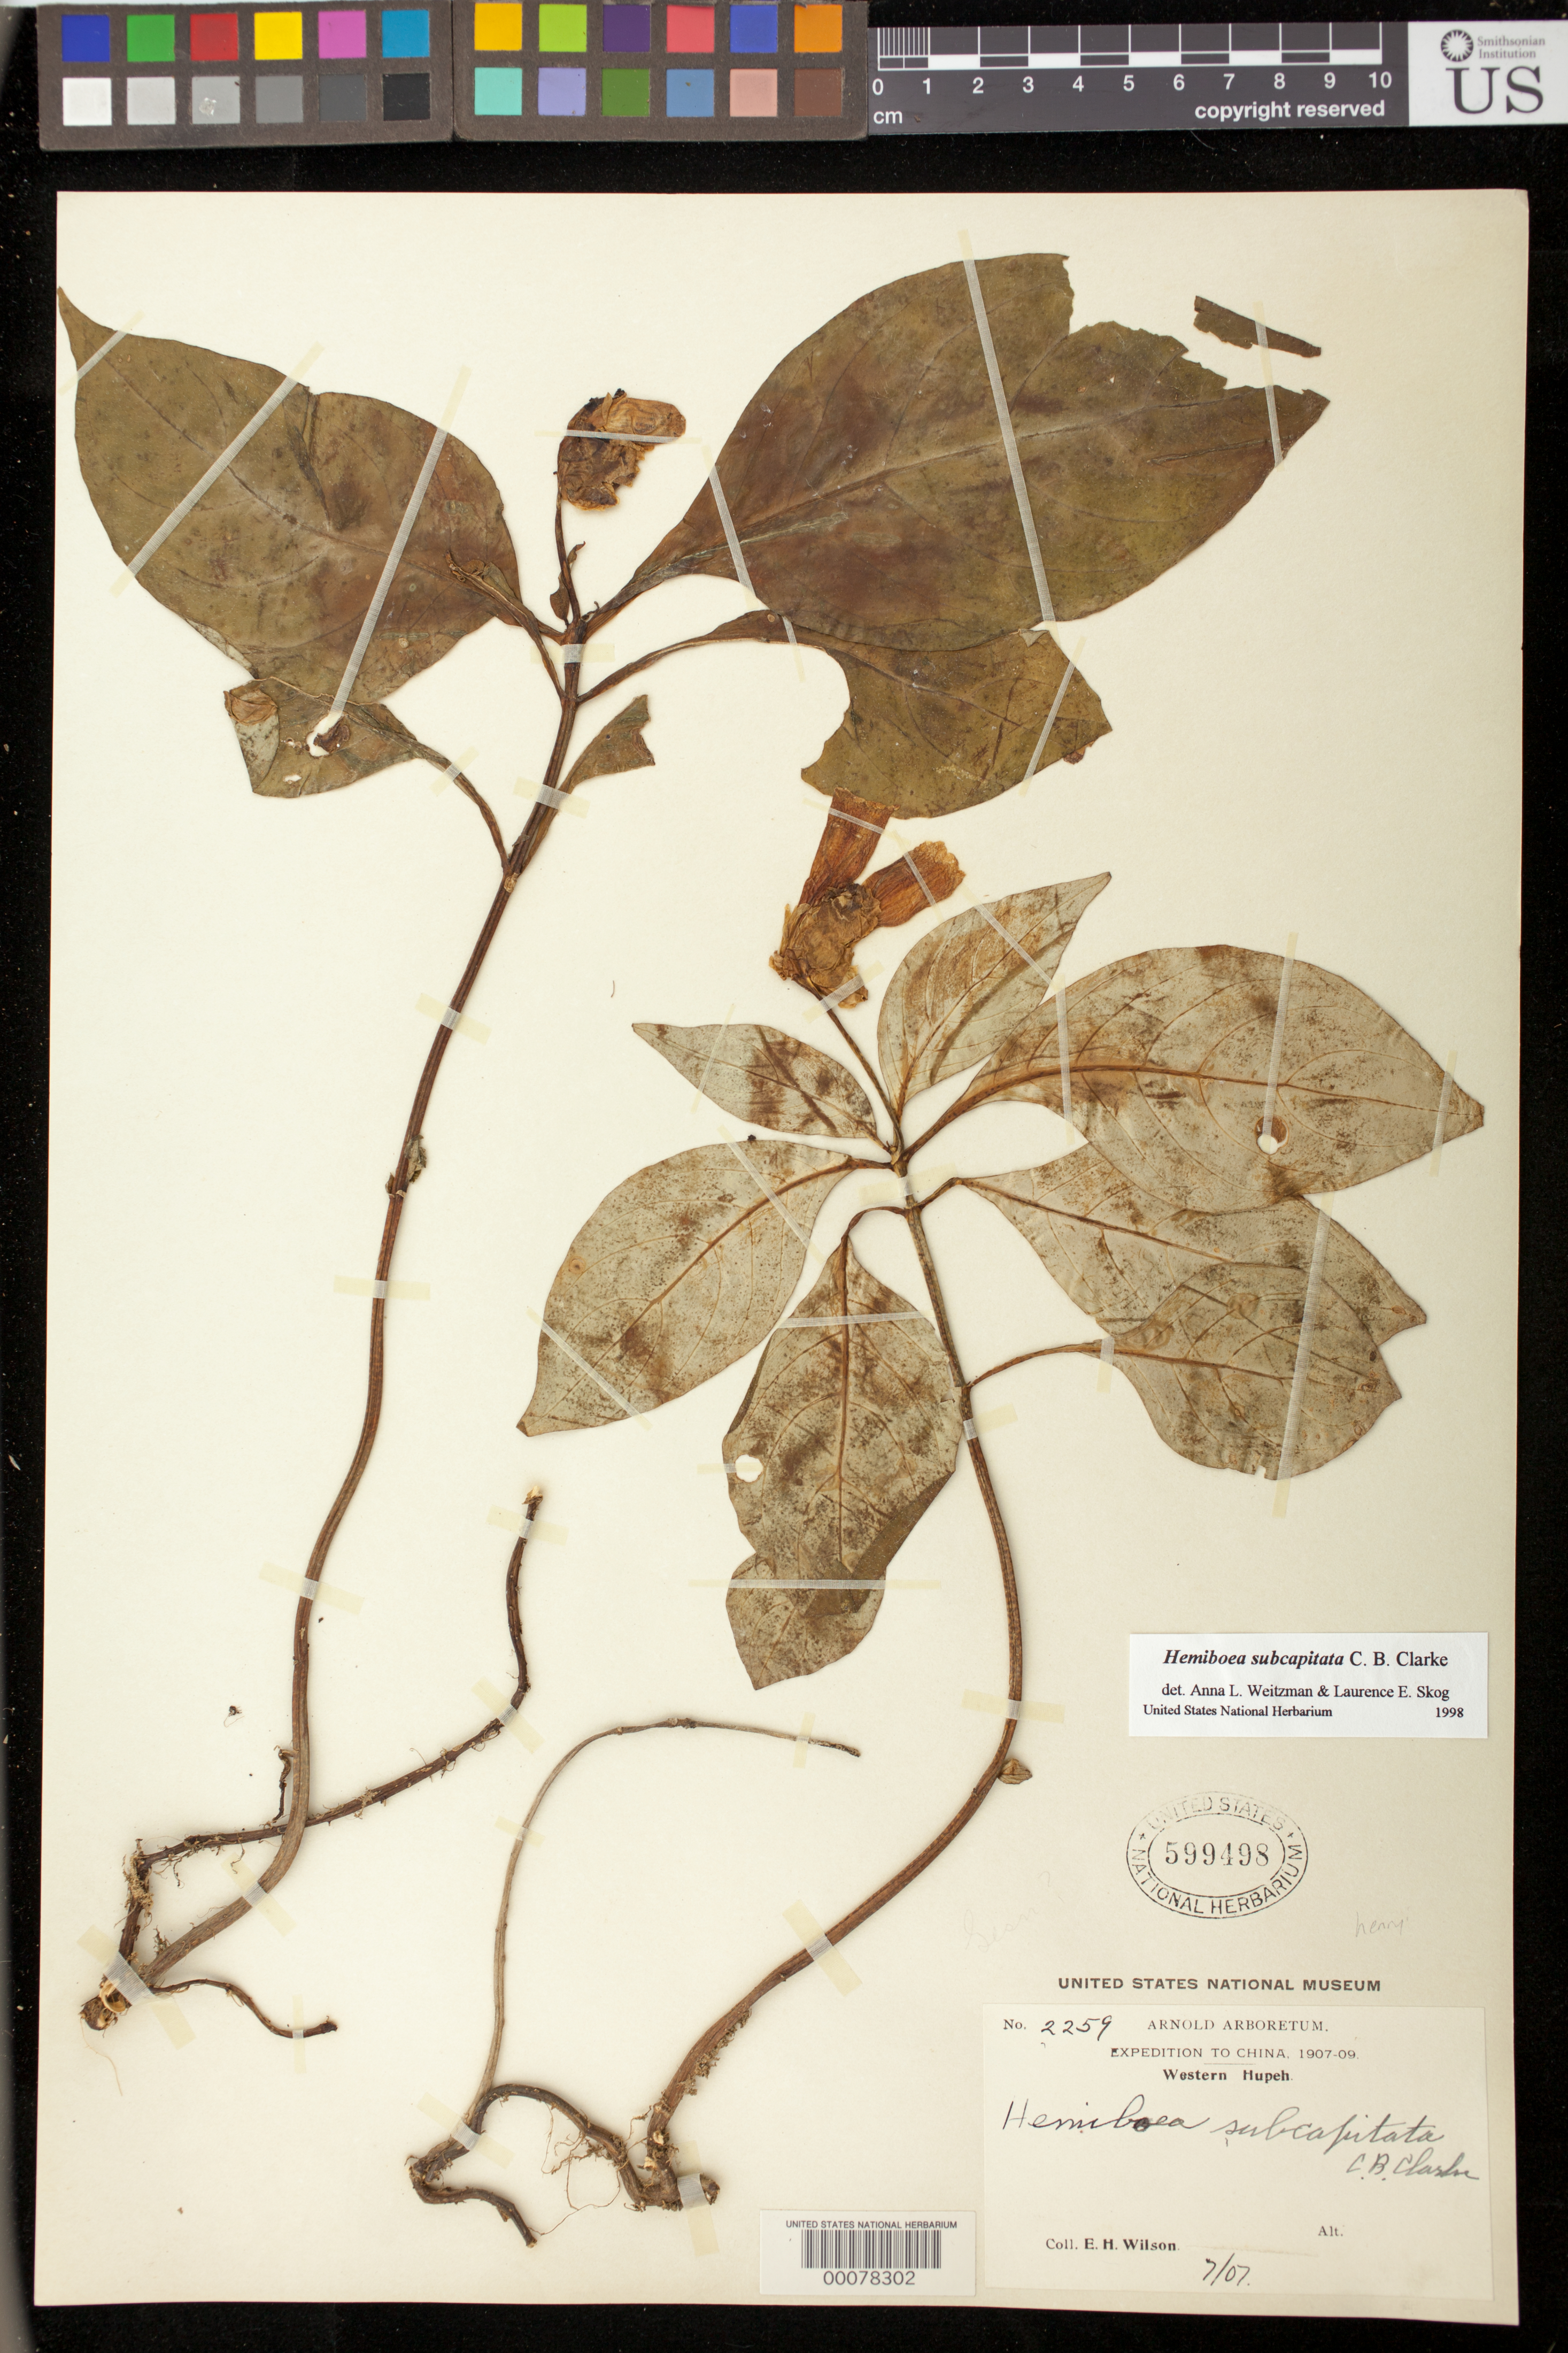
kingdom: Plantae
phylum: Tracheophyta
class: Magnoliopsida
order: Lamiales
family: Gesneriaceae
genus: Hemiboea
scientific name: Hemiboea subcapitata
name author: C.B. Clarke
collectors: E. H. Wilson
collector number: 2259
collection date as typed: Jul 1907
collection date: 1907-07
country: China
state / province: Hubei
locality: Western hupeh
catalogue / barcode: US 599498